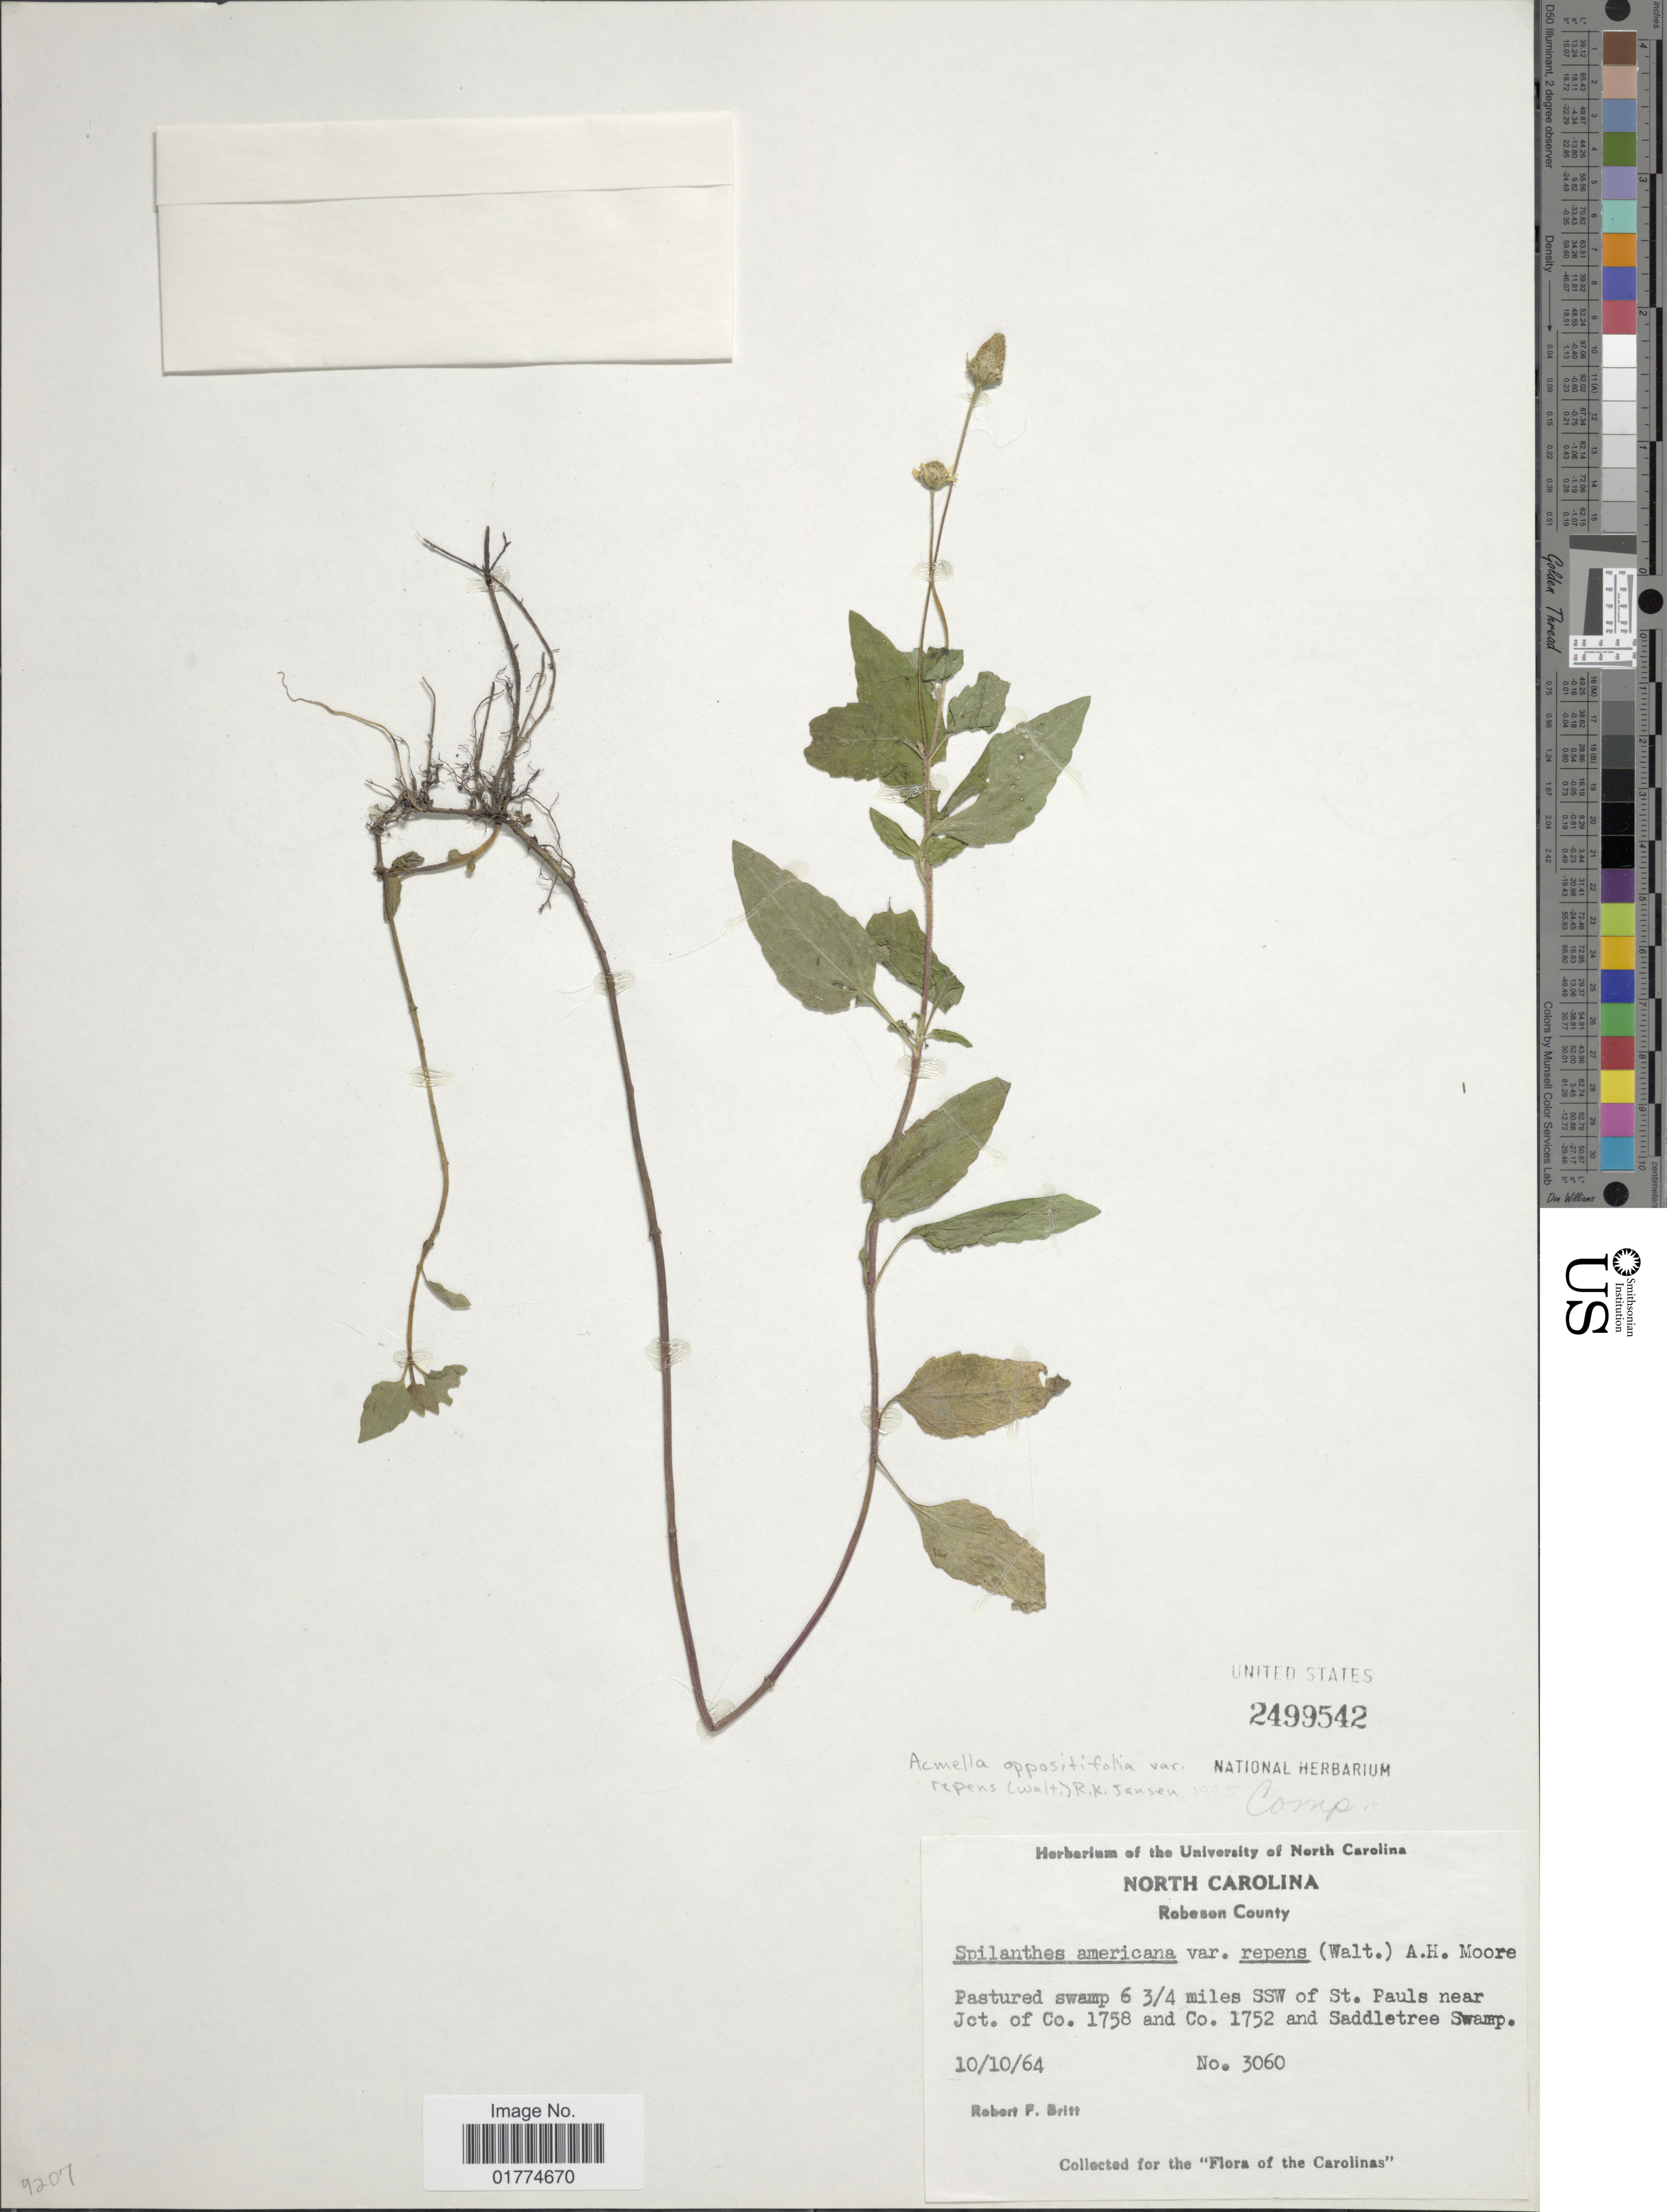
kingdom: Plantae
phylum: Tracheophyta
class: Magnoliopsida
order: Asterales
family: Asteraceae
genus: Acmella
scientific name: Acmella oppositifolia var. repens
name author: (Walter) R.K. Jansen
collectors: R. Britt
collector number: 3060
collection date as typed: Transcribed d/m/y: 10/10/64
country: United States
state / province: North Carolina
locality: Robeson County. 6 3/4 miles SSW of St. Pauls near Jct. of Co. 1758 and Co. 1752 and Saddletree Swamp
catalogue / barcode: US 2499542